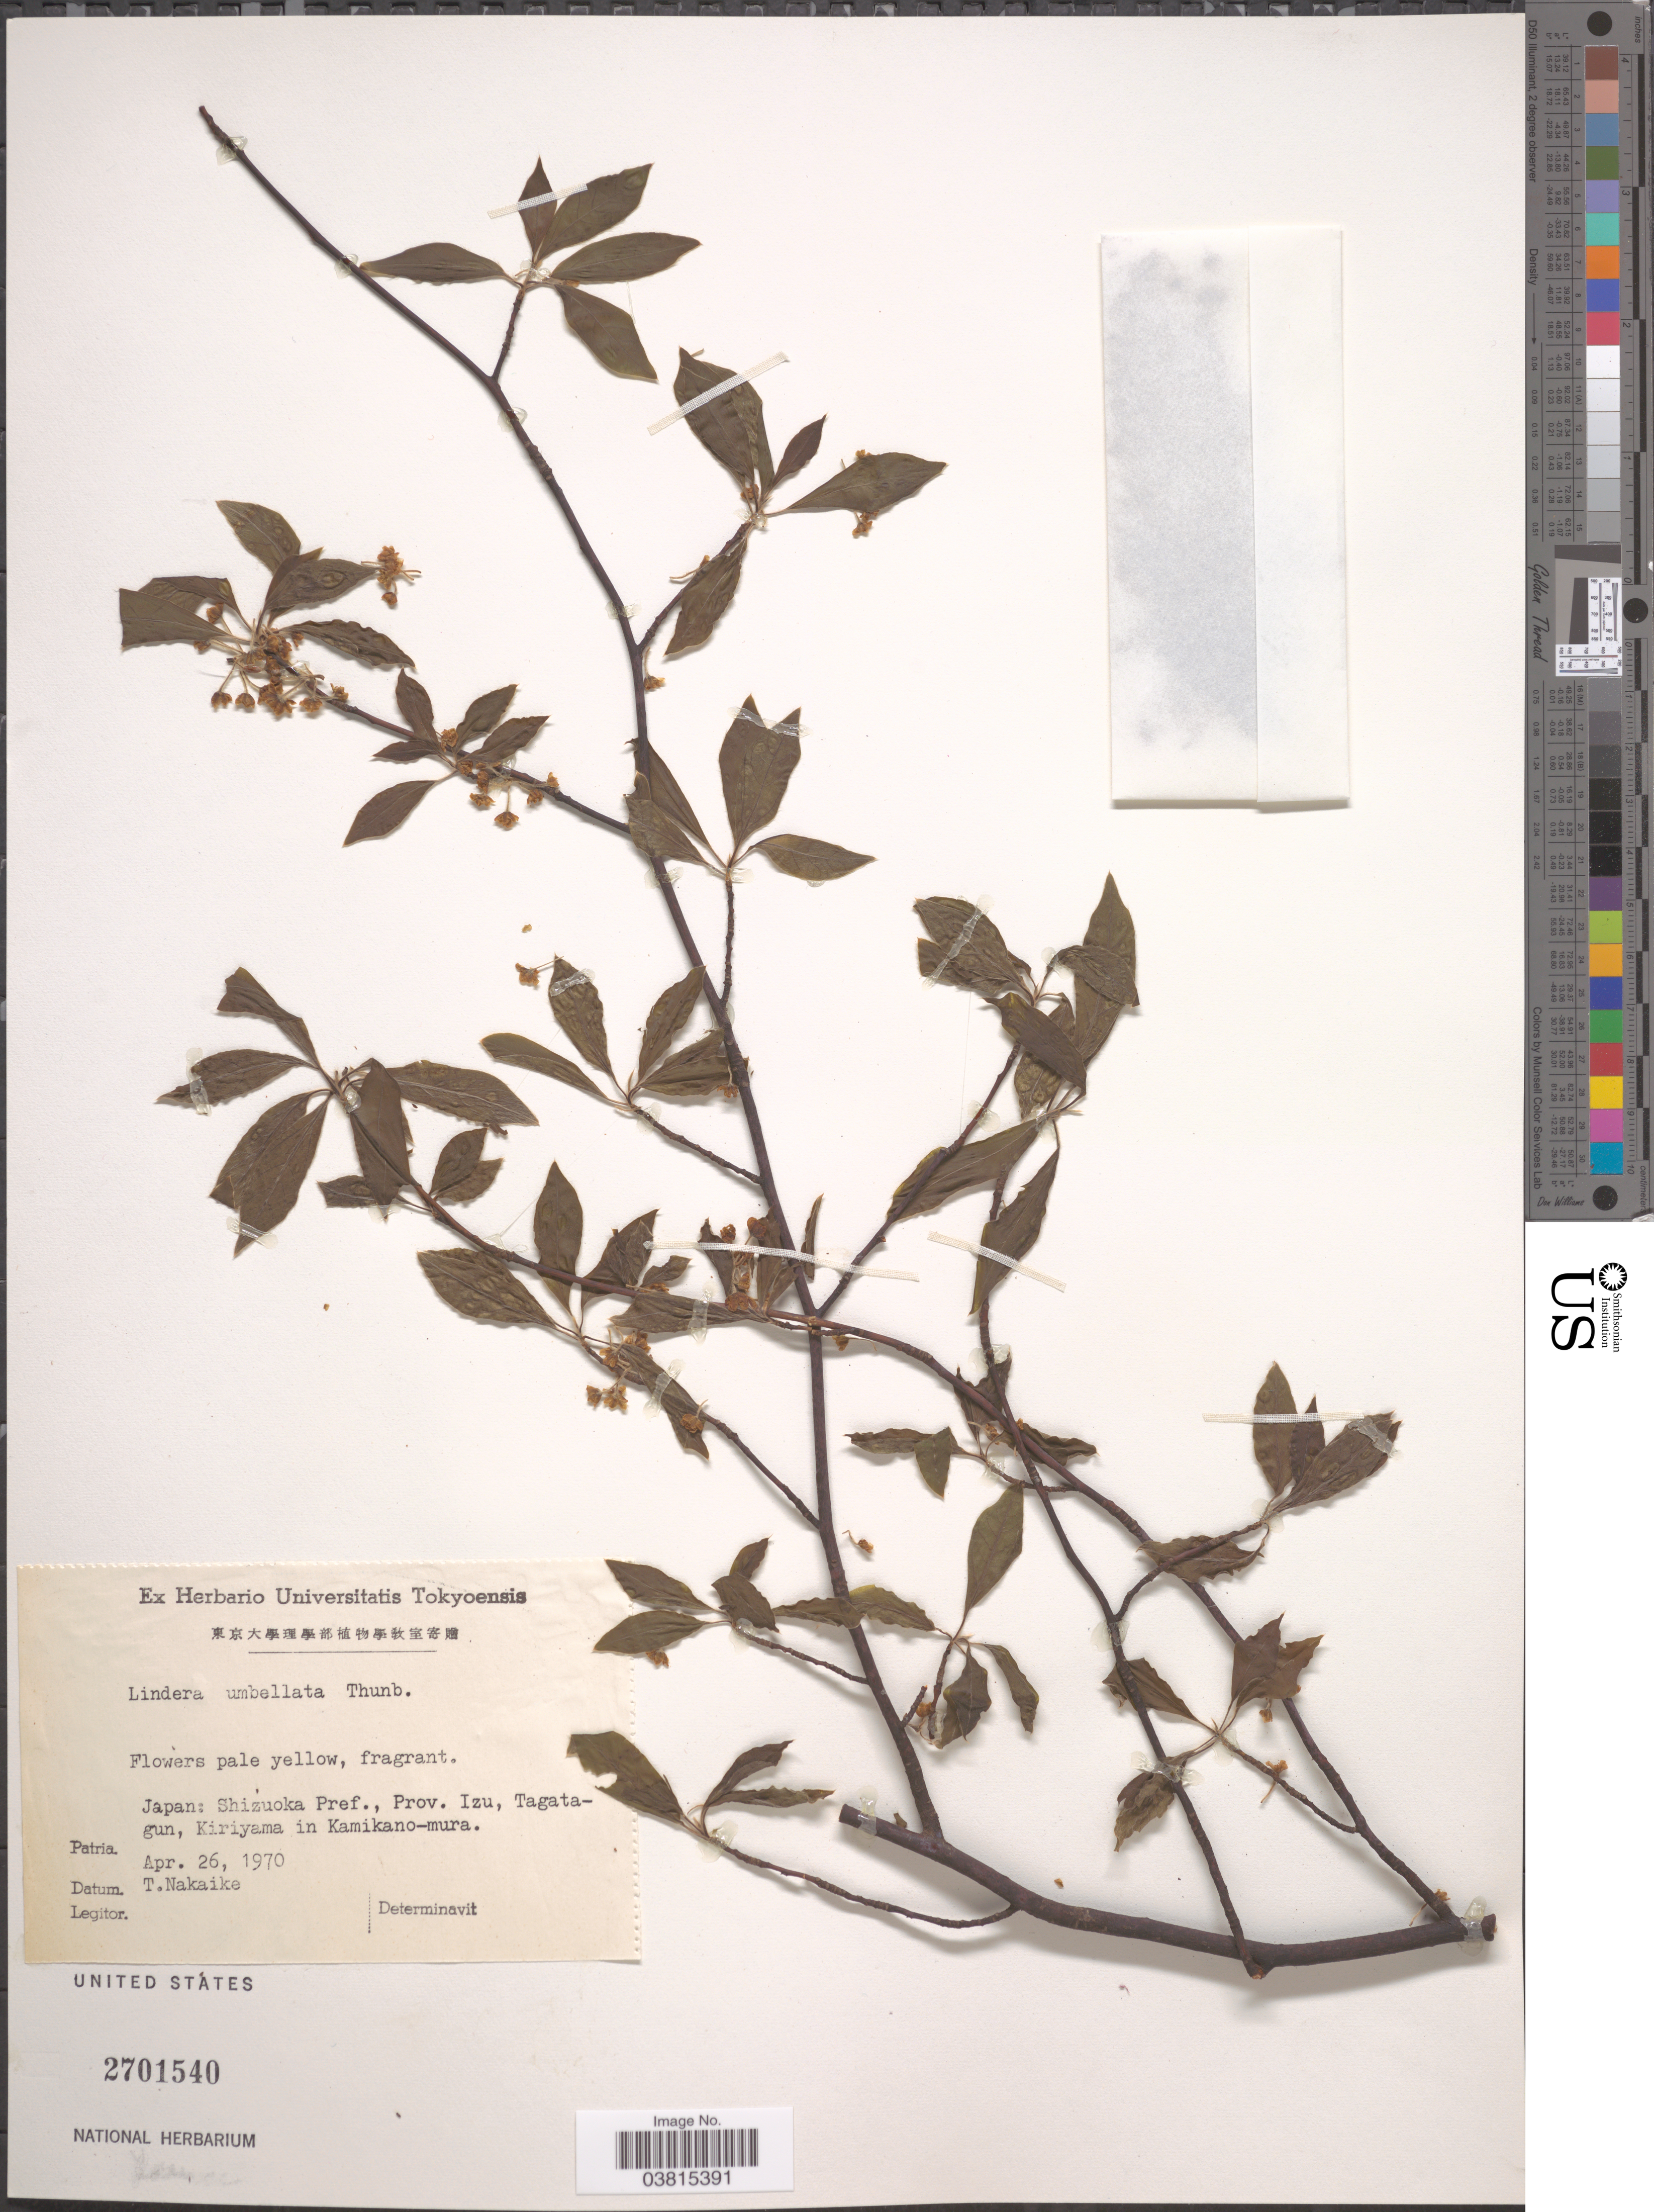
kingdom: Plantae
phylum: Tracheophyta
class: Magnoliopsida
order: Laurales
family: Lauraceae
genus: Lindera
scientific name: Lindera umbellata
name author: Thunb.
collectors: T. Nakaike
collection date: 1970-04-26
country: Japan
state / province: Sizuoka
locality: Shizuoka Pref., Prov. Izu, Tagata-gun, Kiriyama in Kamikano-mura.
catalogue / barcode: US 2701540